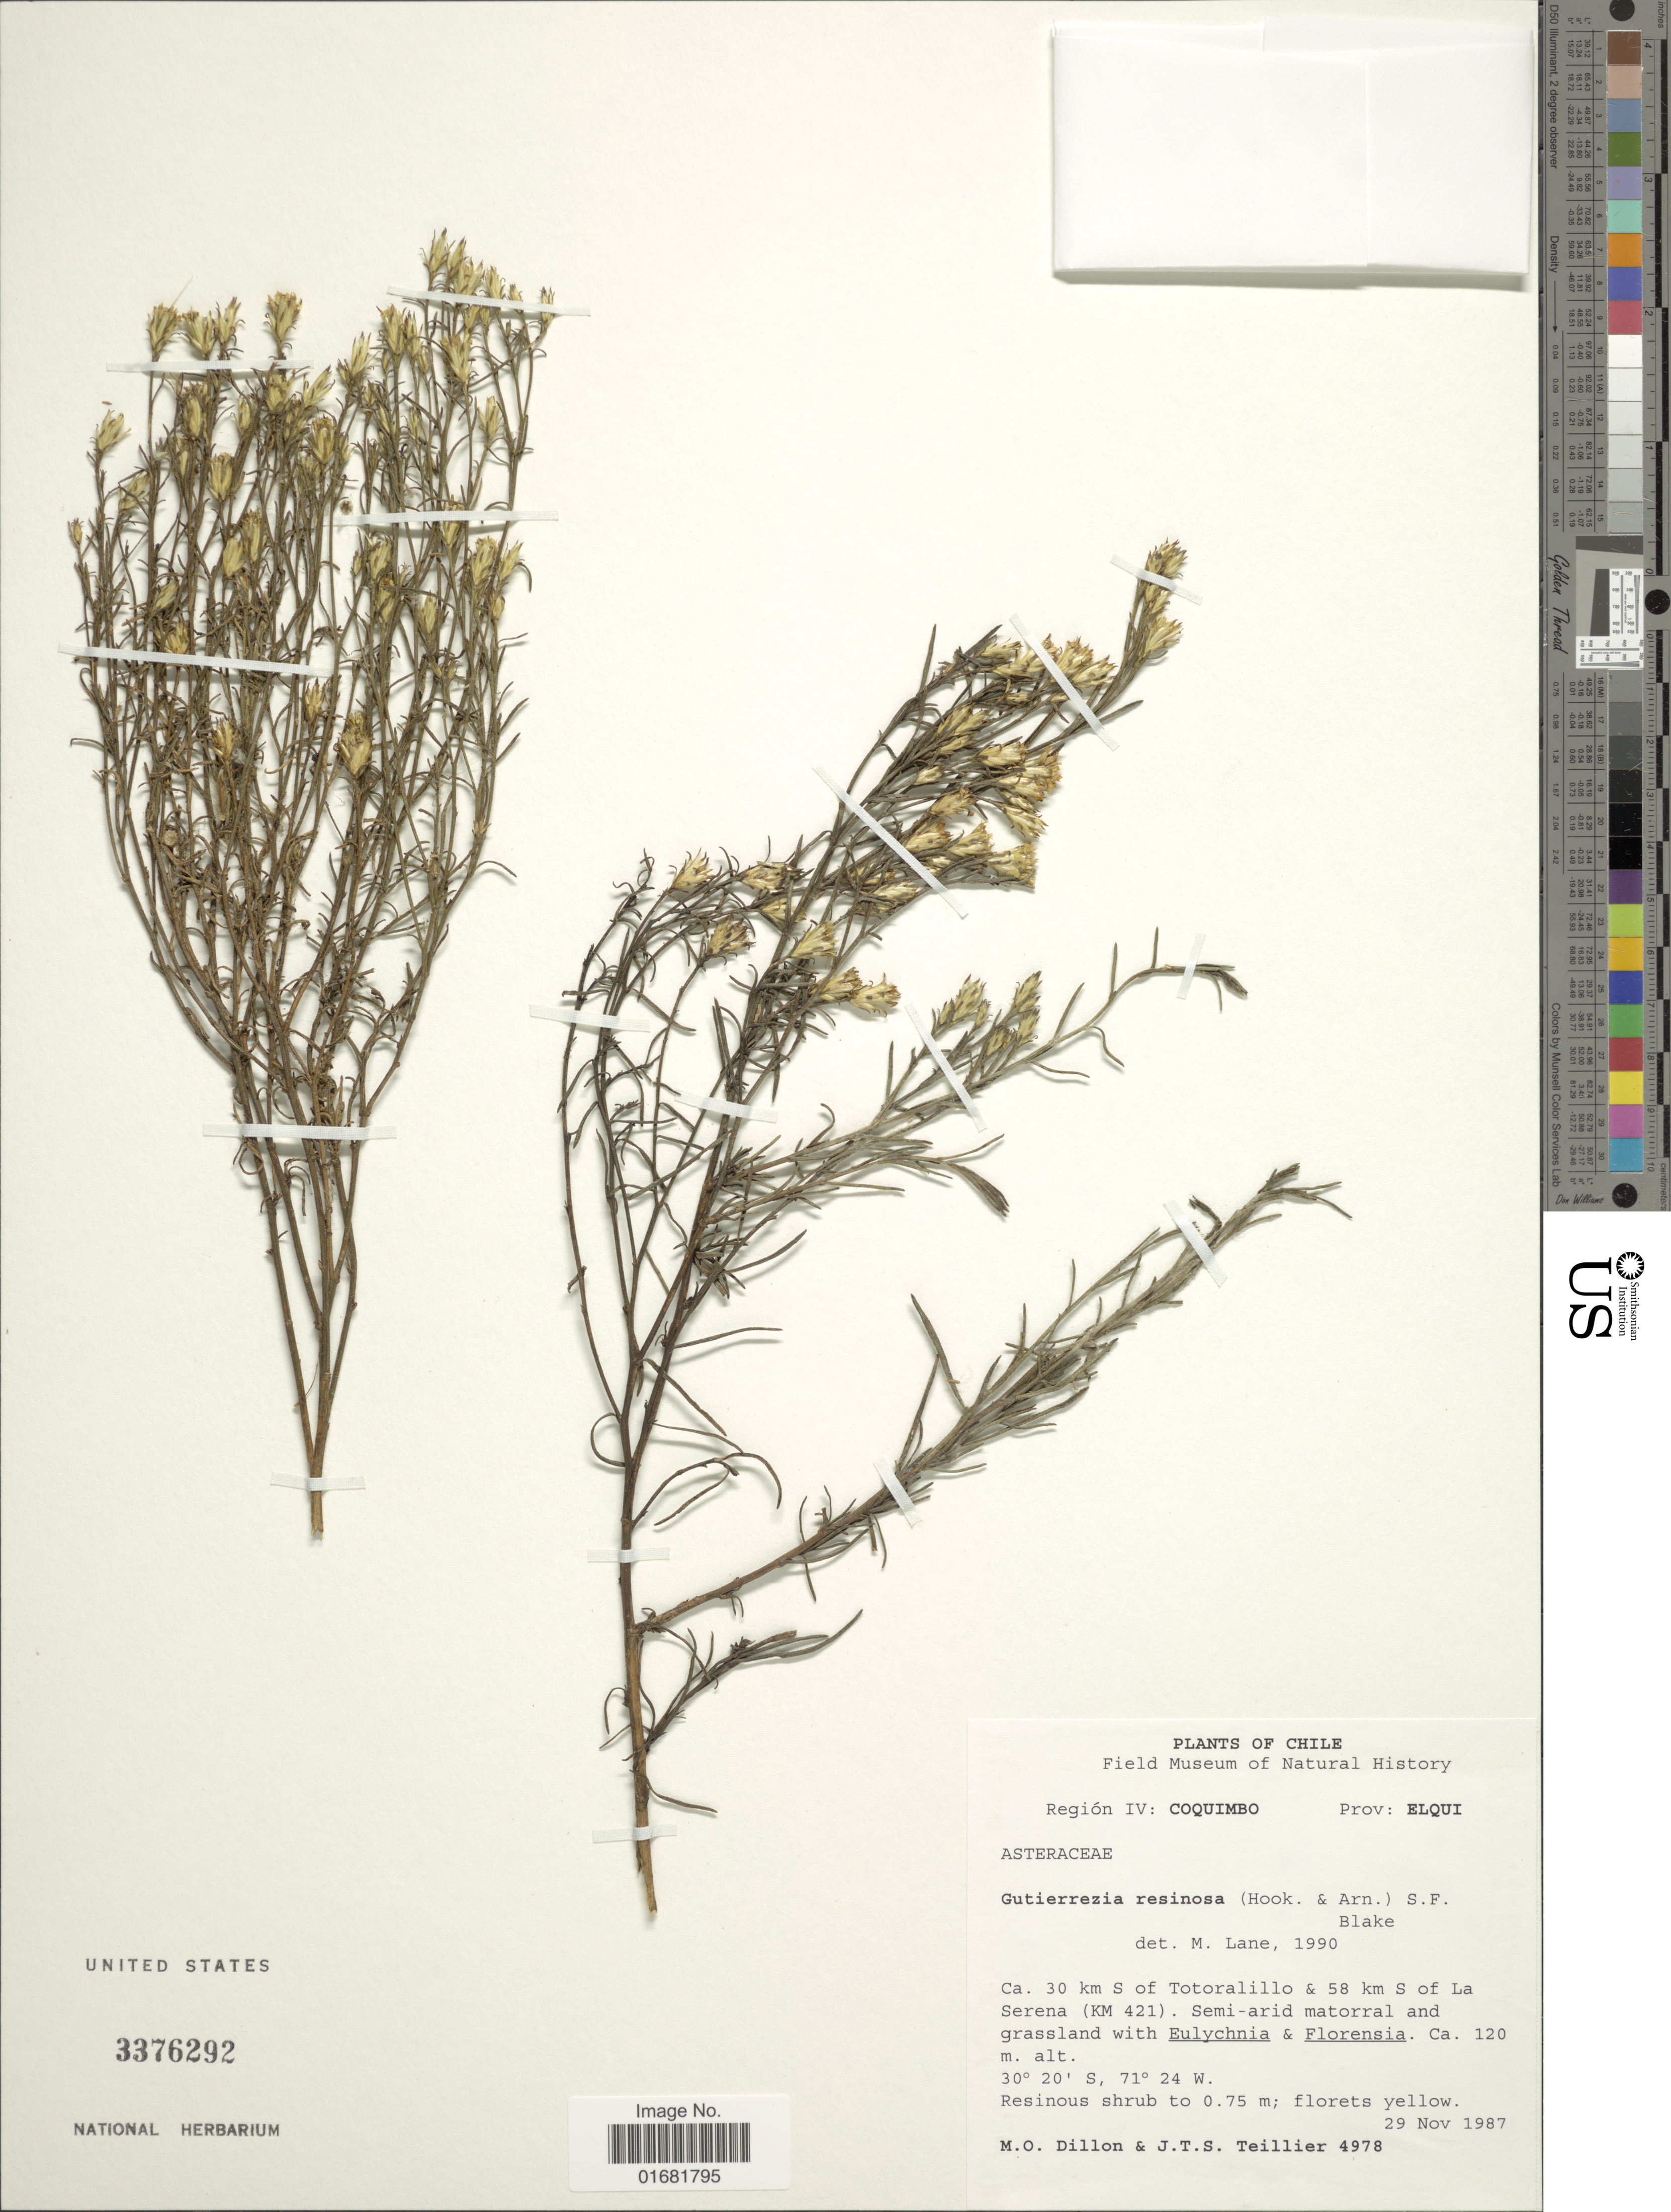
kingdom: Plantae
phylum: Tracheophyta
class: Magnoliopsida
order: Asterales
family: Asteraceae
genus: Gutierrezia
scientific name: Gutierrezia resinosa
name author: (Hook. & Arn.) S.F. Blake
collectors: M. O. Dillon & J. Teillier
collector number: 4978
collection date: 1987-11-29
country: Chile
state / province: Coquimbo (IV)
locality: Prov: Elqui. Ca. 30 km S of Totoralillo & 58 km S of La Serena (Km 421)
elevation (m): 120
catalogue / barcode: US 3376292